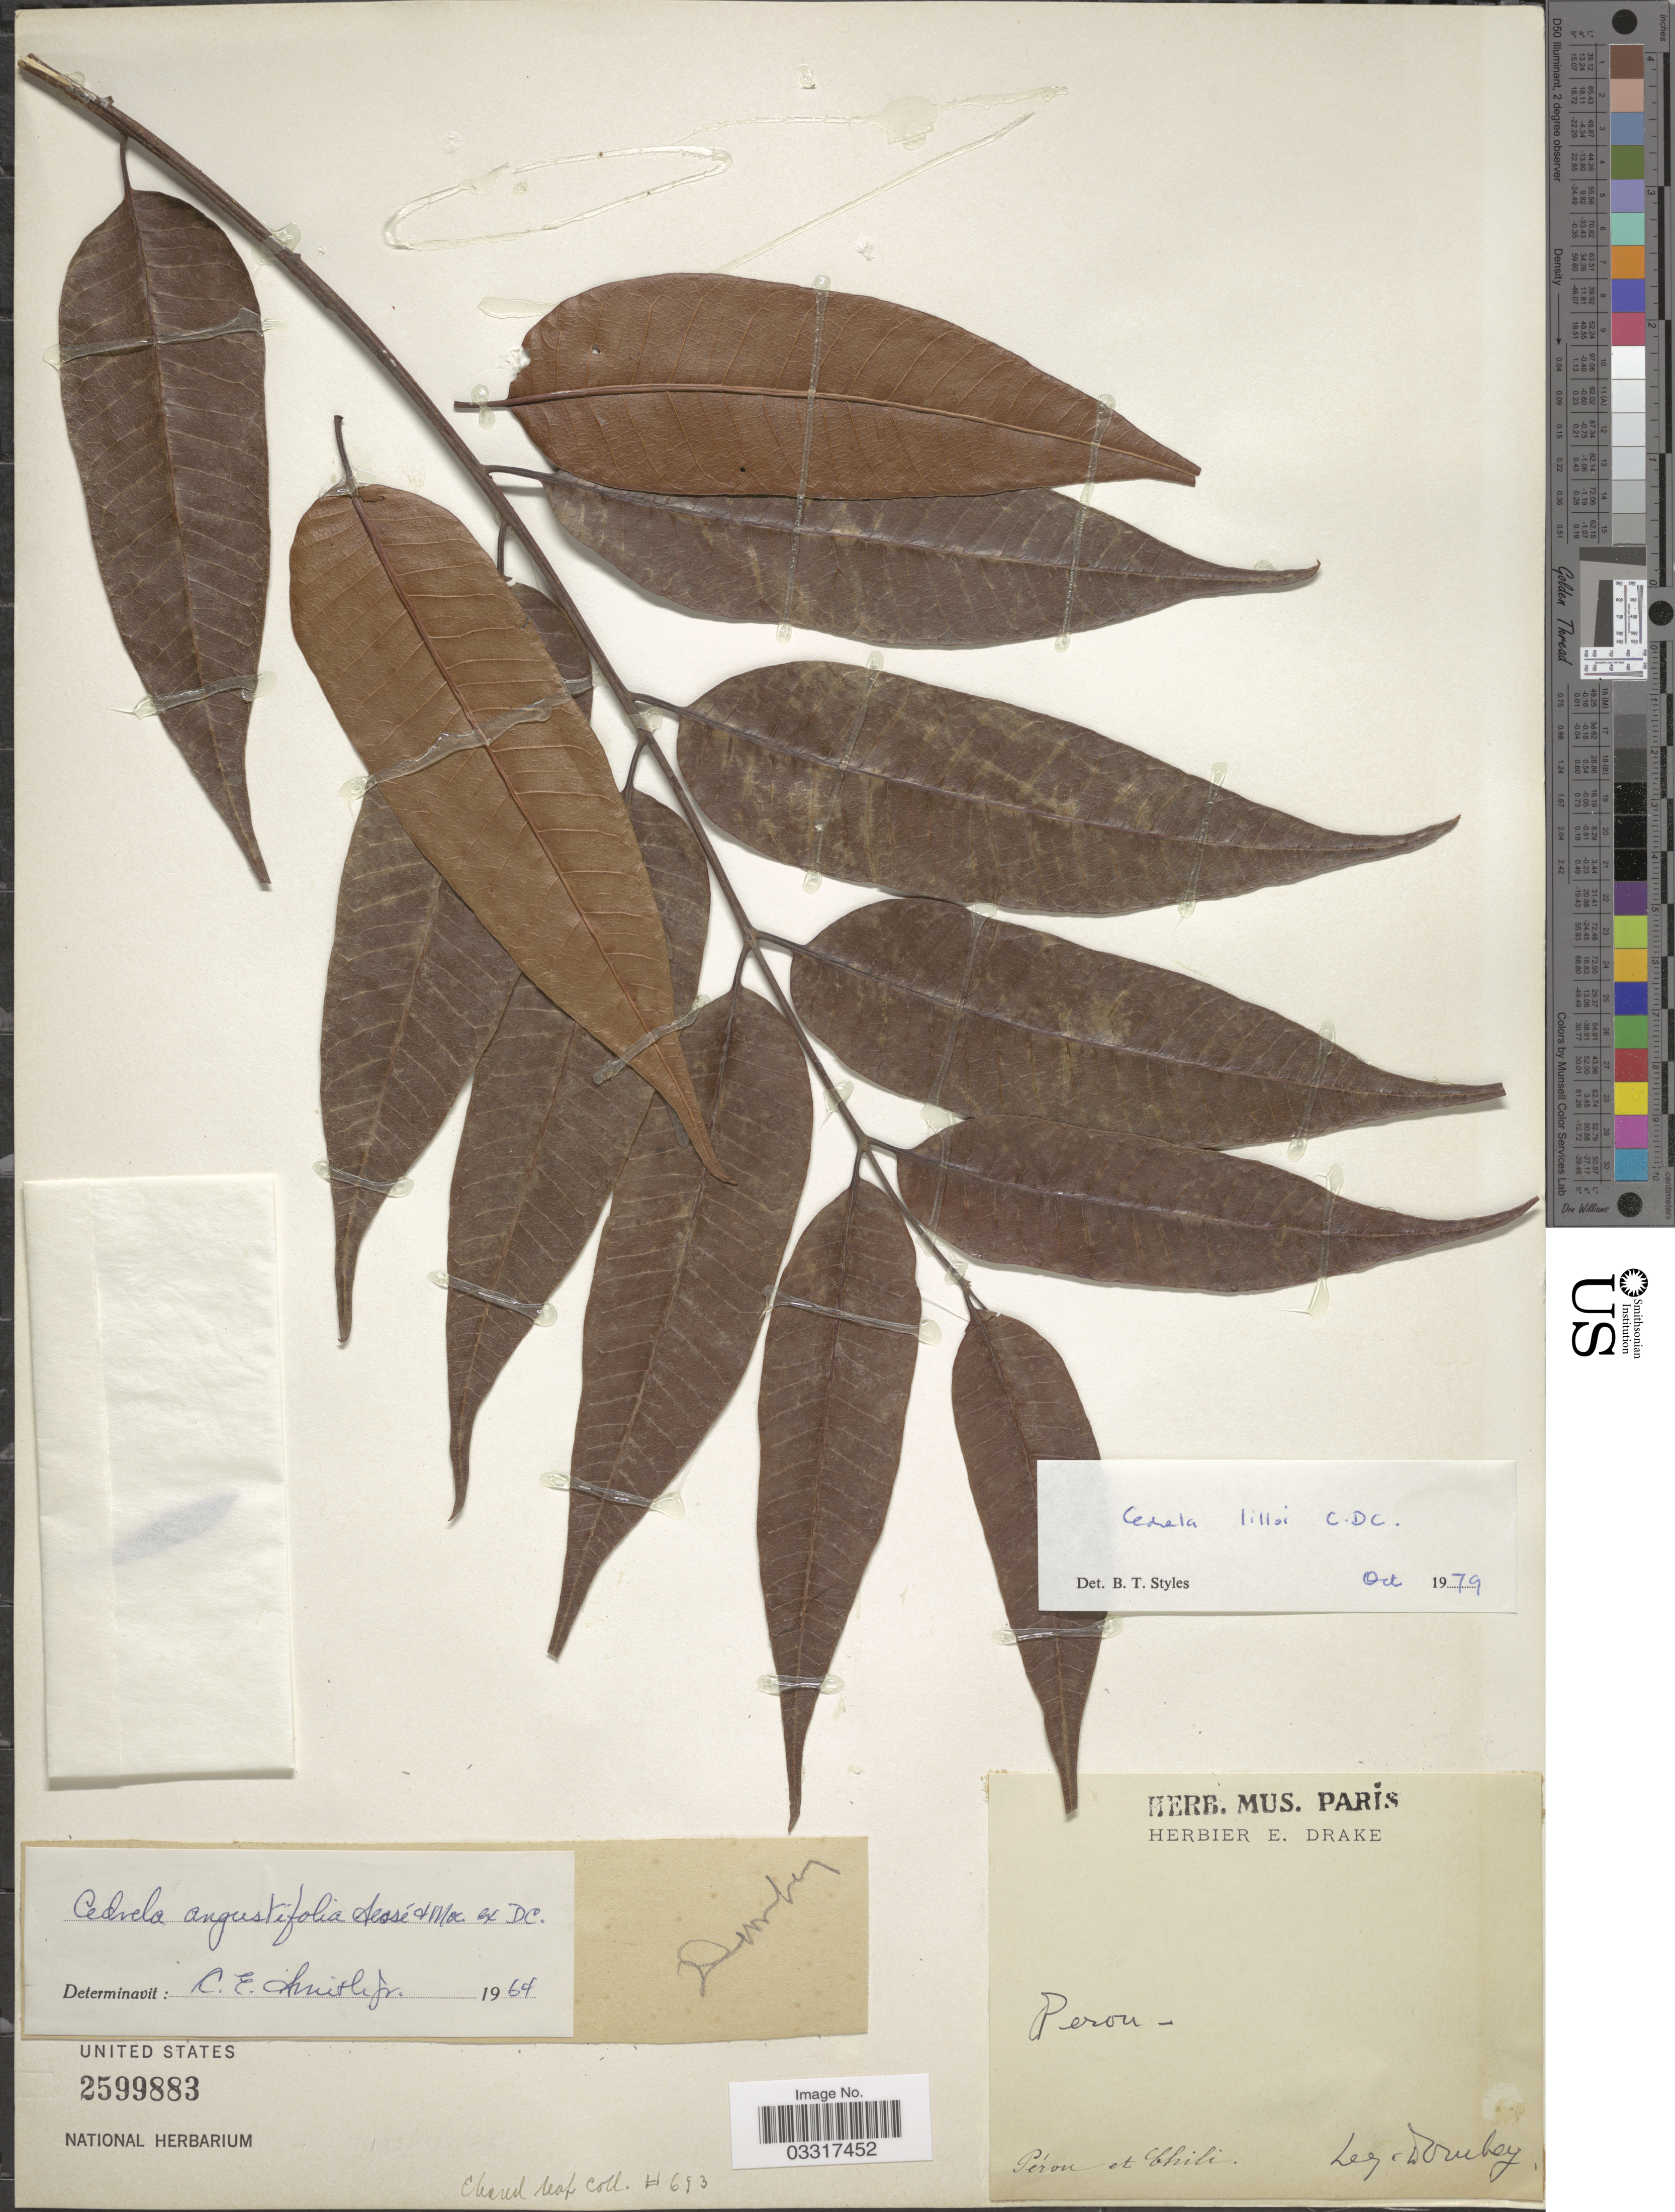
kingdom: Plantae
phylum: Tracheophyta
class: Magnoliopsida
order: Sapindales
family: Meliaceae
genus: Cedrela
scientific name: Cedrela lilloi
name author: C. DC.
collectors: Dombey, --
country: Chile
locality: Peron. Péron et Chili.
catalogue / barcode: US 2599883